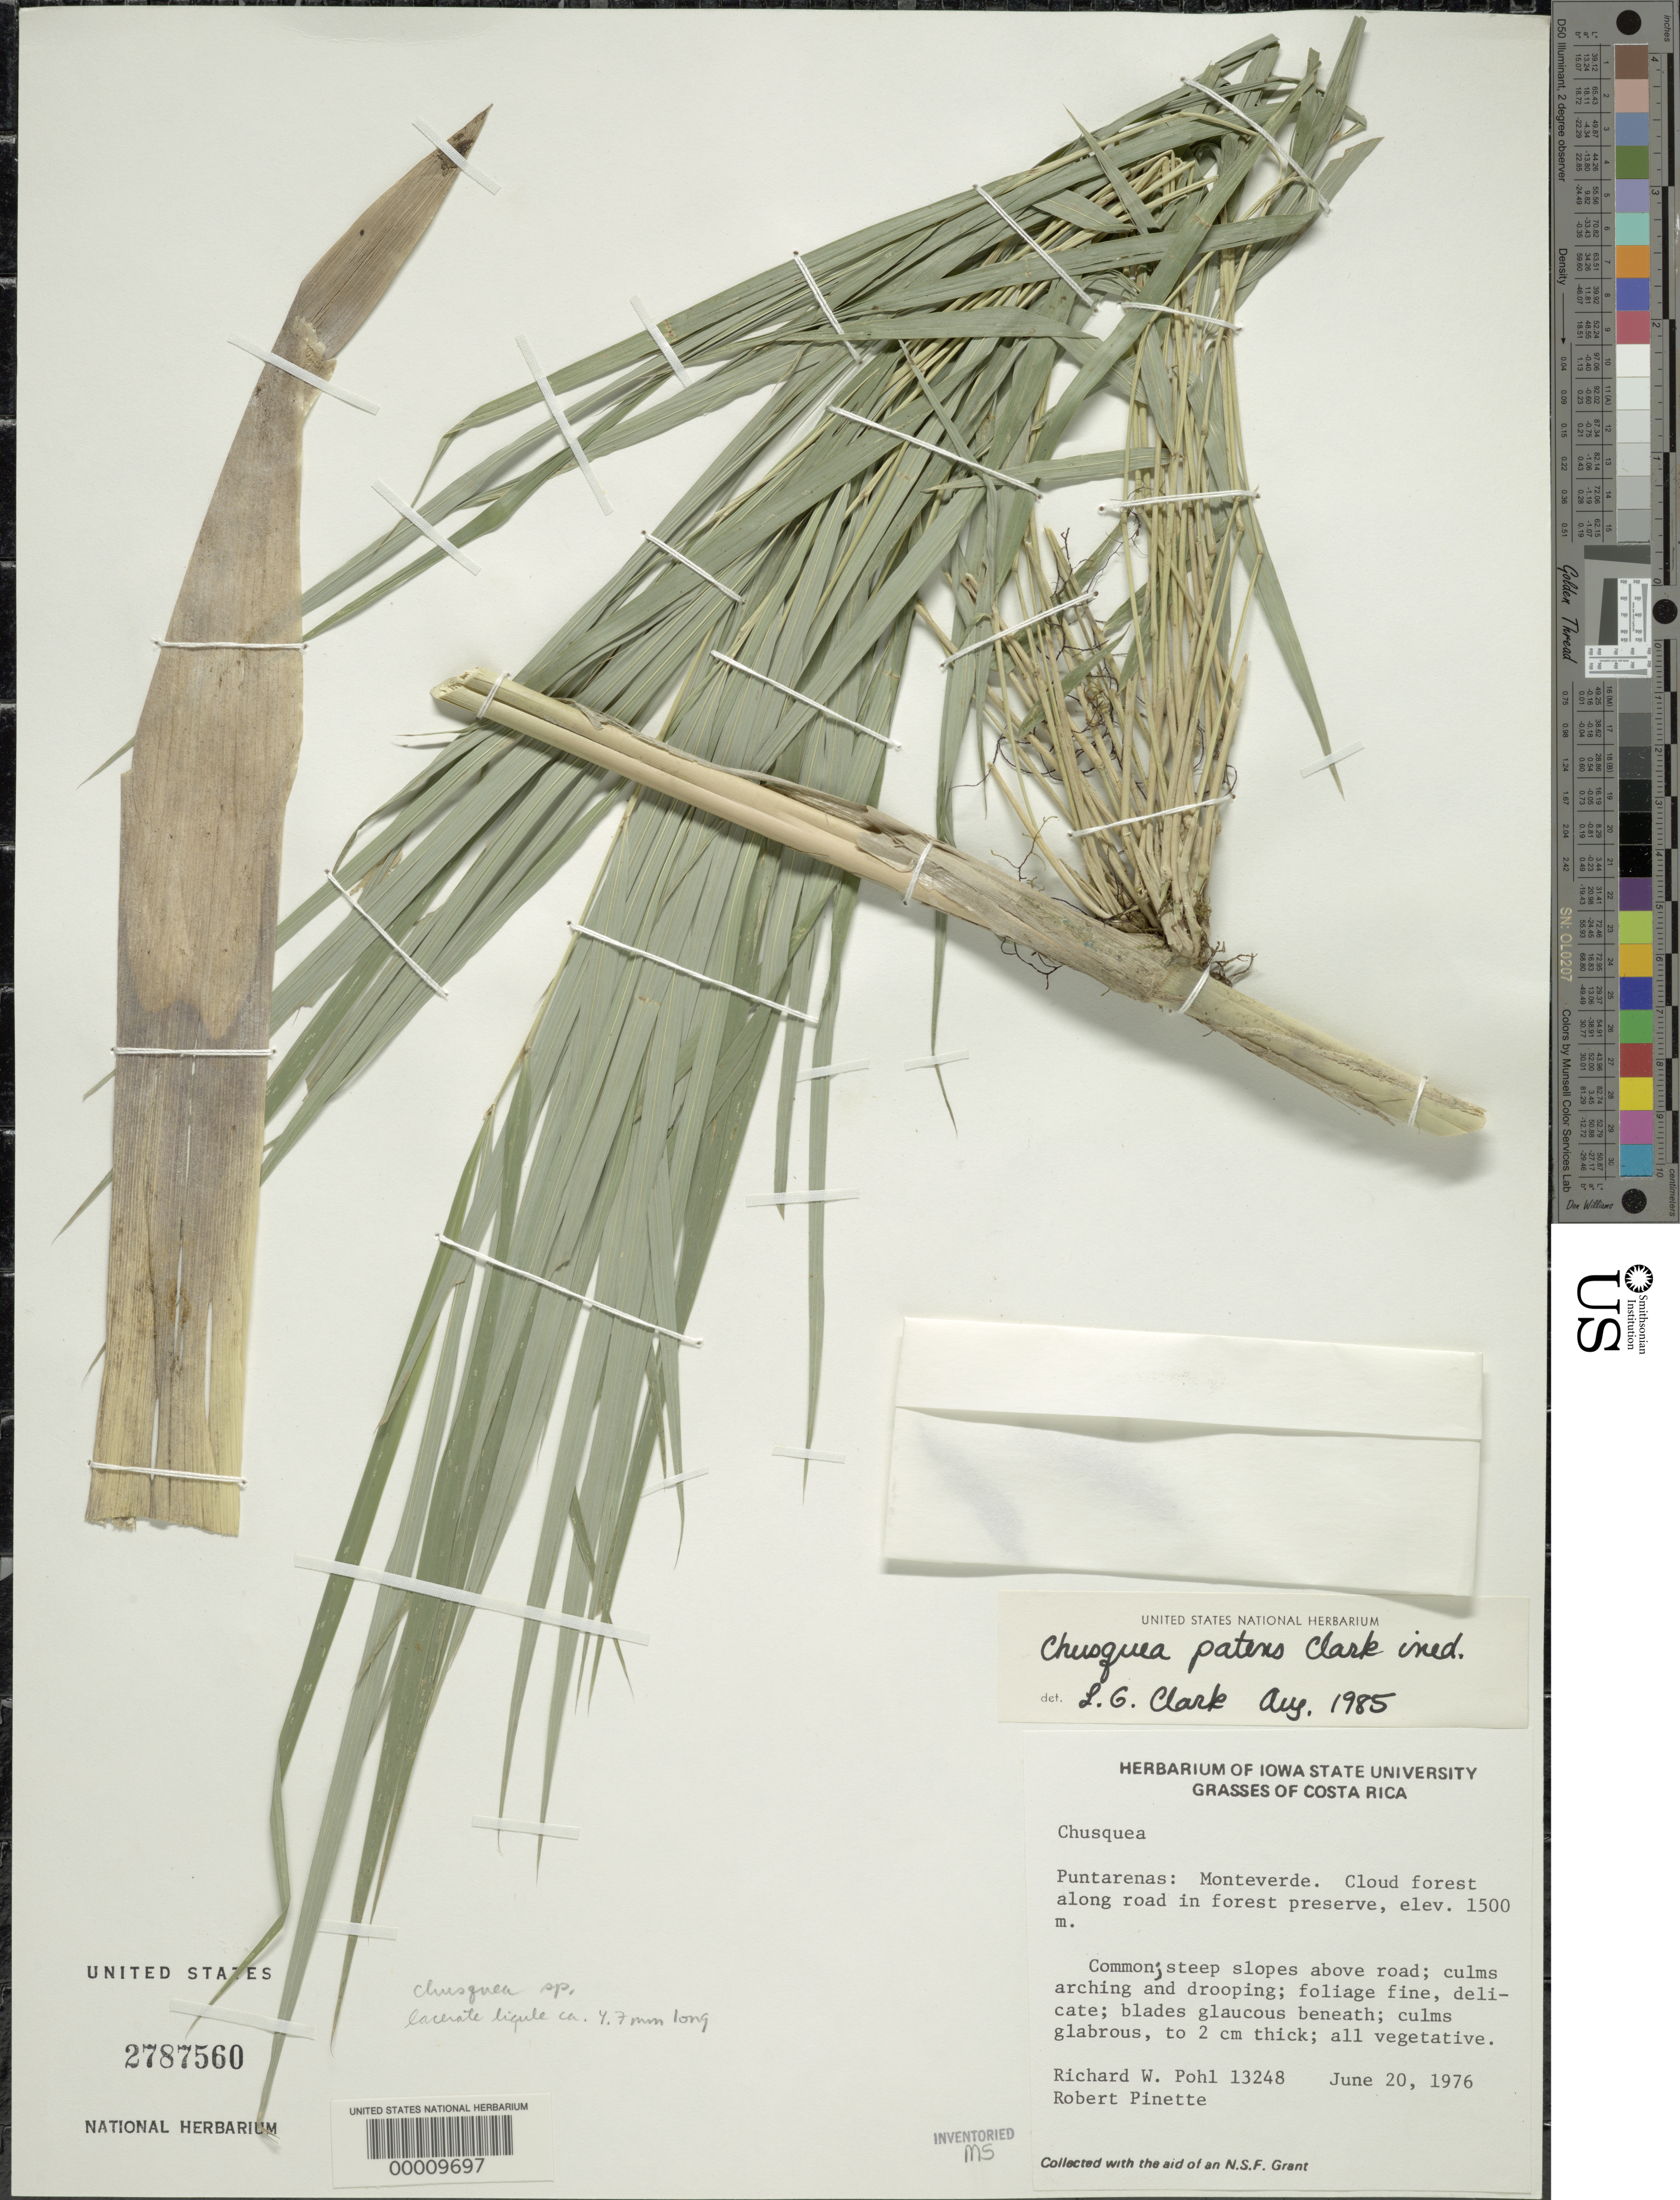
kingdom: Plantae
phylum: Tracheophyta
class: Liliopsida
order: Poales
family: Poaceae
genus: Chusquea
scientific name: Chusquea nutans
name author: L.G. Clark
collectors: R. W. Pohl & R. Pinette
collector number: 13248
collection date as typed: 20 Jun 1976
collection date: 1976-06-20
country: Costa Rica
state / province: Puntarenas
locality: Monteverde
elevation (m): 1500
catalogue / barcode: US 2787560